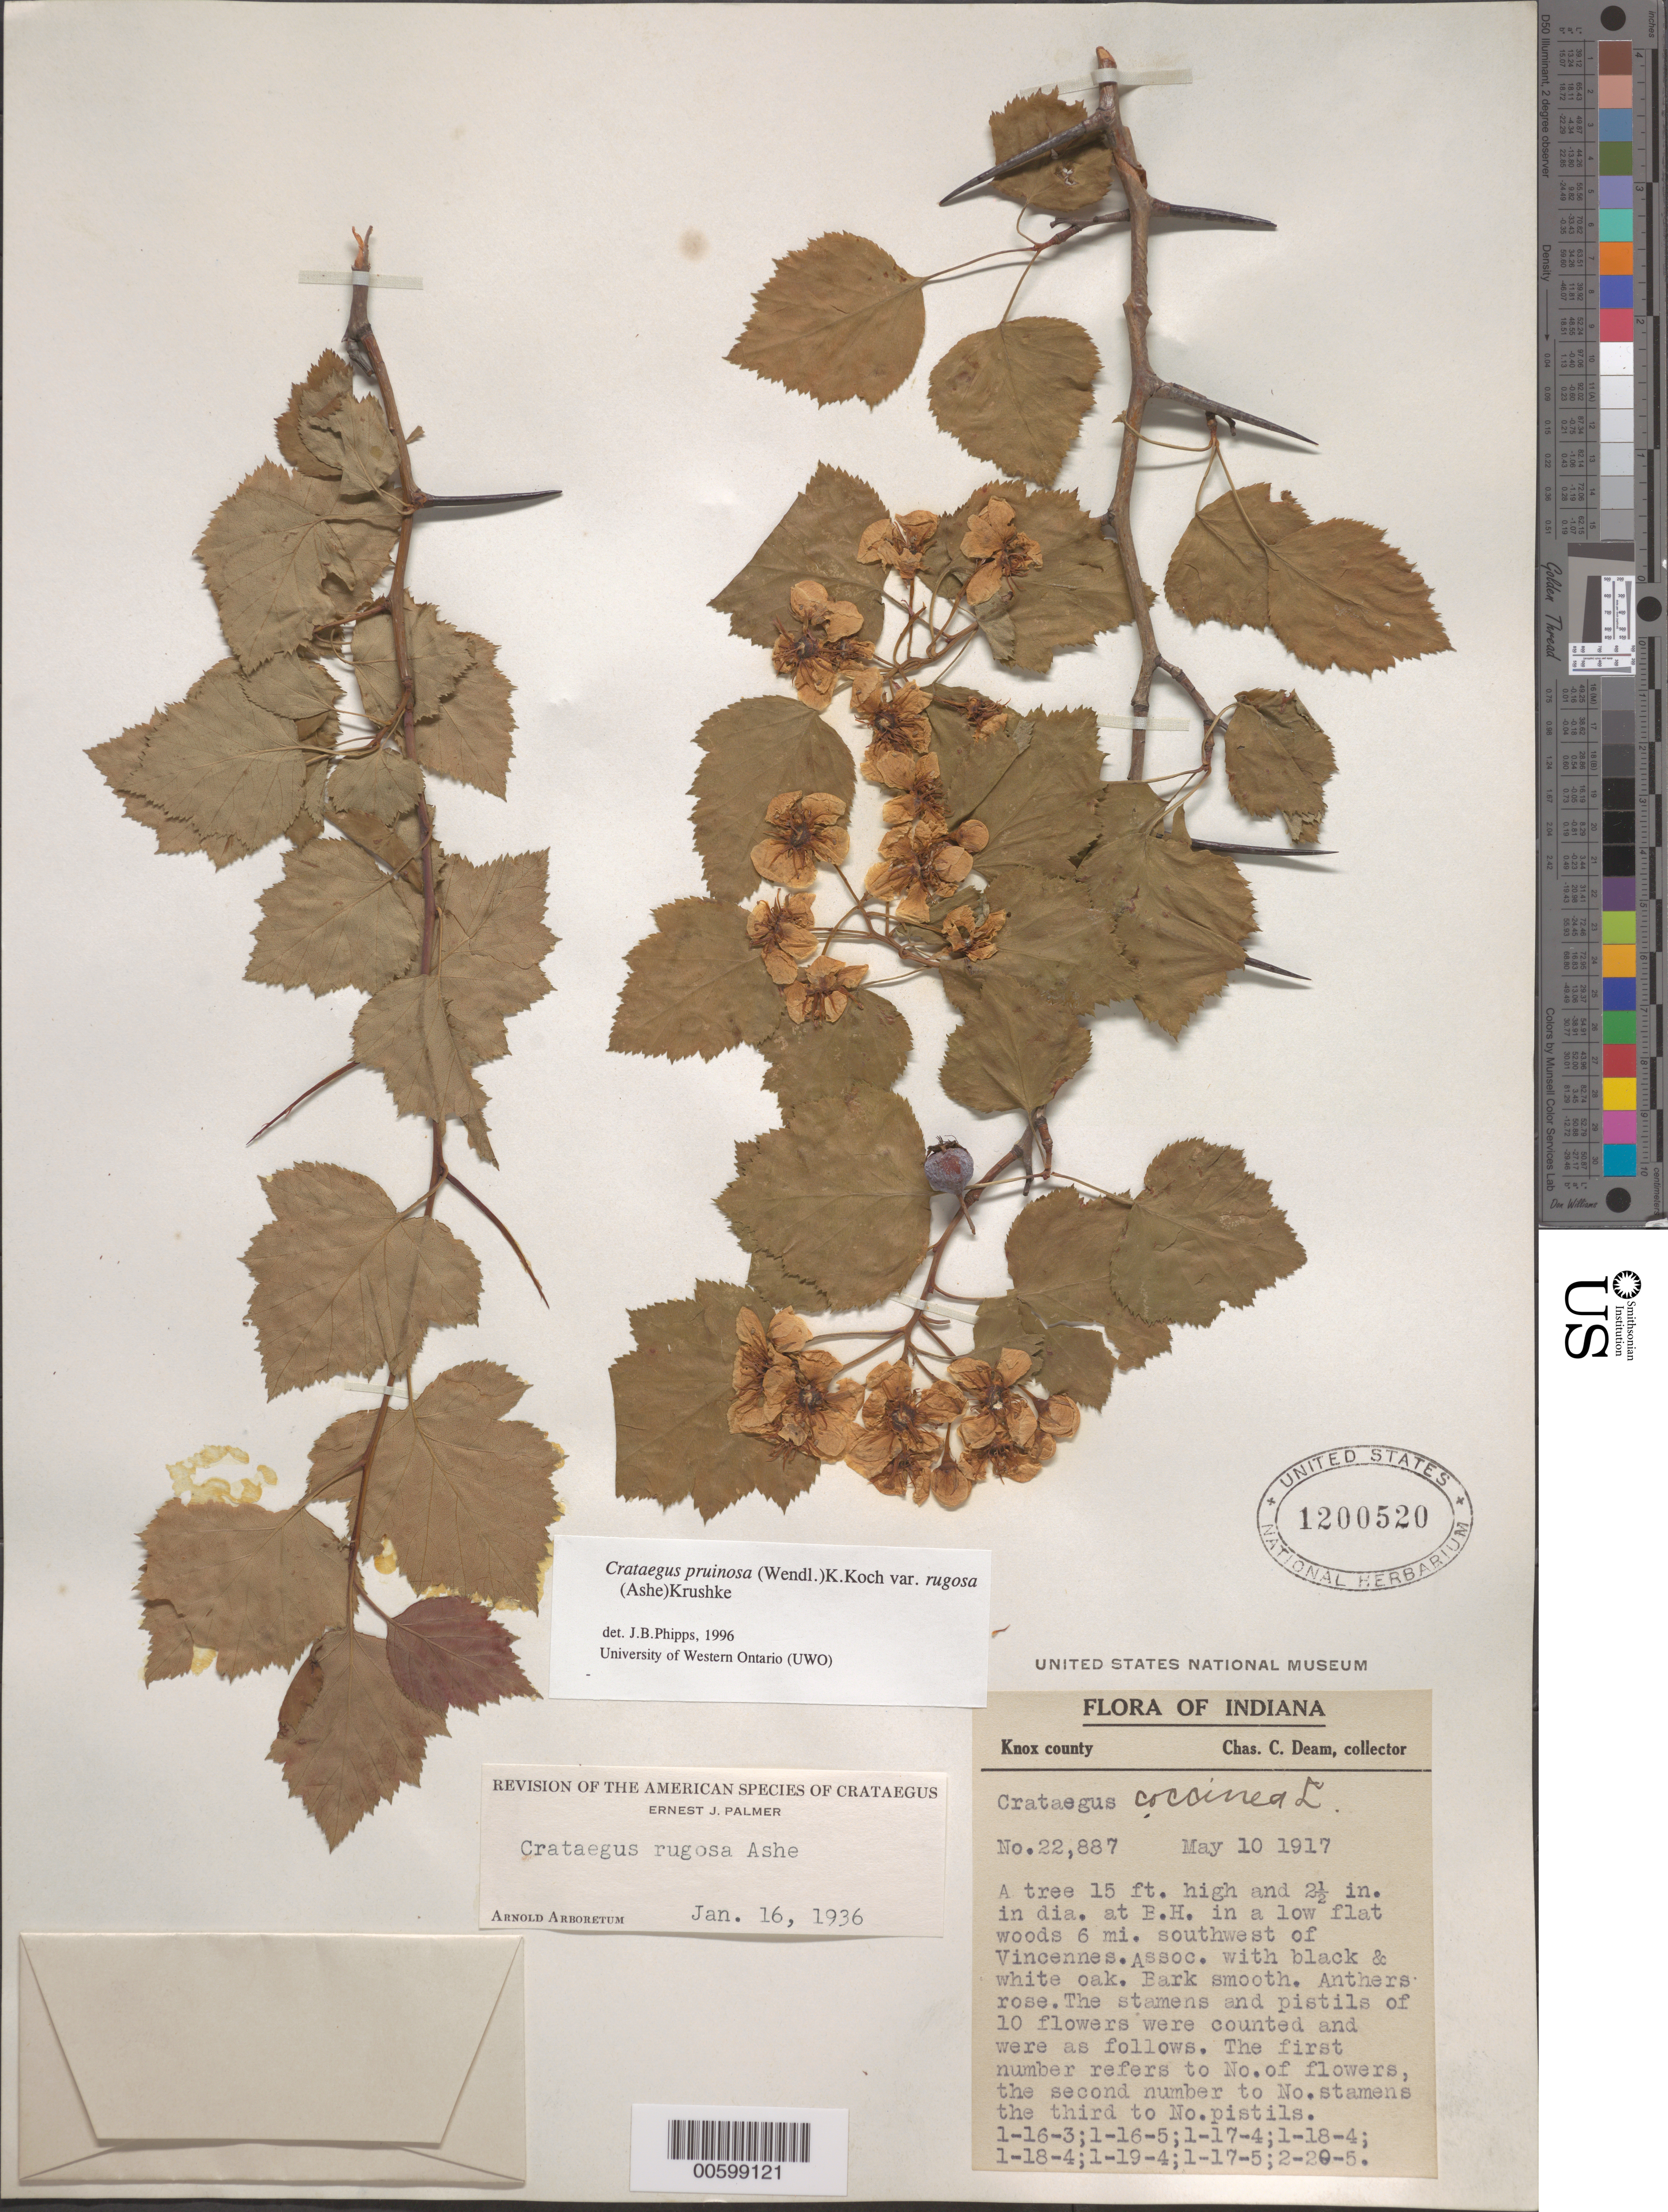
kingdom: Plantae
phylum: Tracheophyta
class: Magnoliopsida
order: Rosales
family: Rosaceae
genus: Crataegus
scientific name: Crataegus pruinosa var. rugosa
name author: (Ashe) Kruschke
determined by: Phipps, James B., (UWO), University of Western Ontario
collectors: C. C. Deam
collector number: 22887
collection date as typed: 10 May 1917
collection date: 1917-05-10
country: United States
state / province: Indiana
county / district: Knox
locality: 6 mi. SW of Vincennes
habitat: Low flat woods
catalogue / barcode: US 1200520